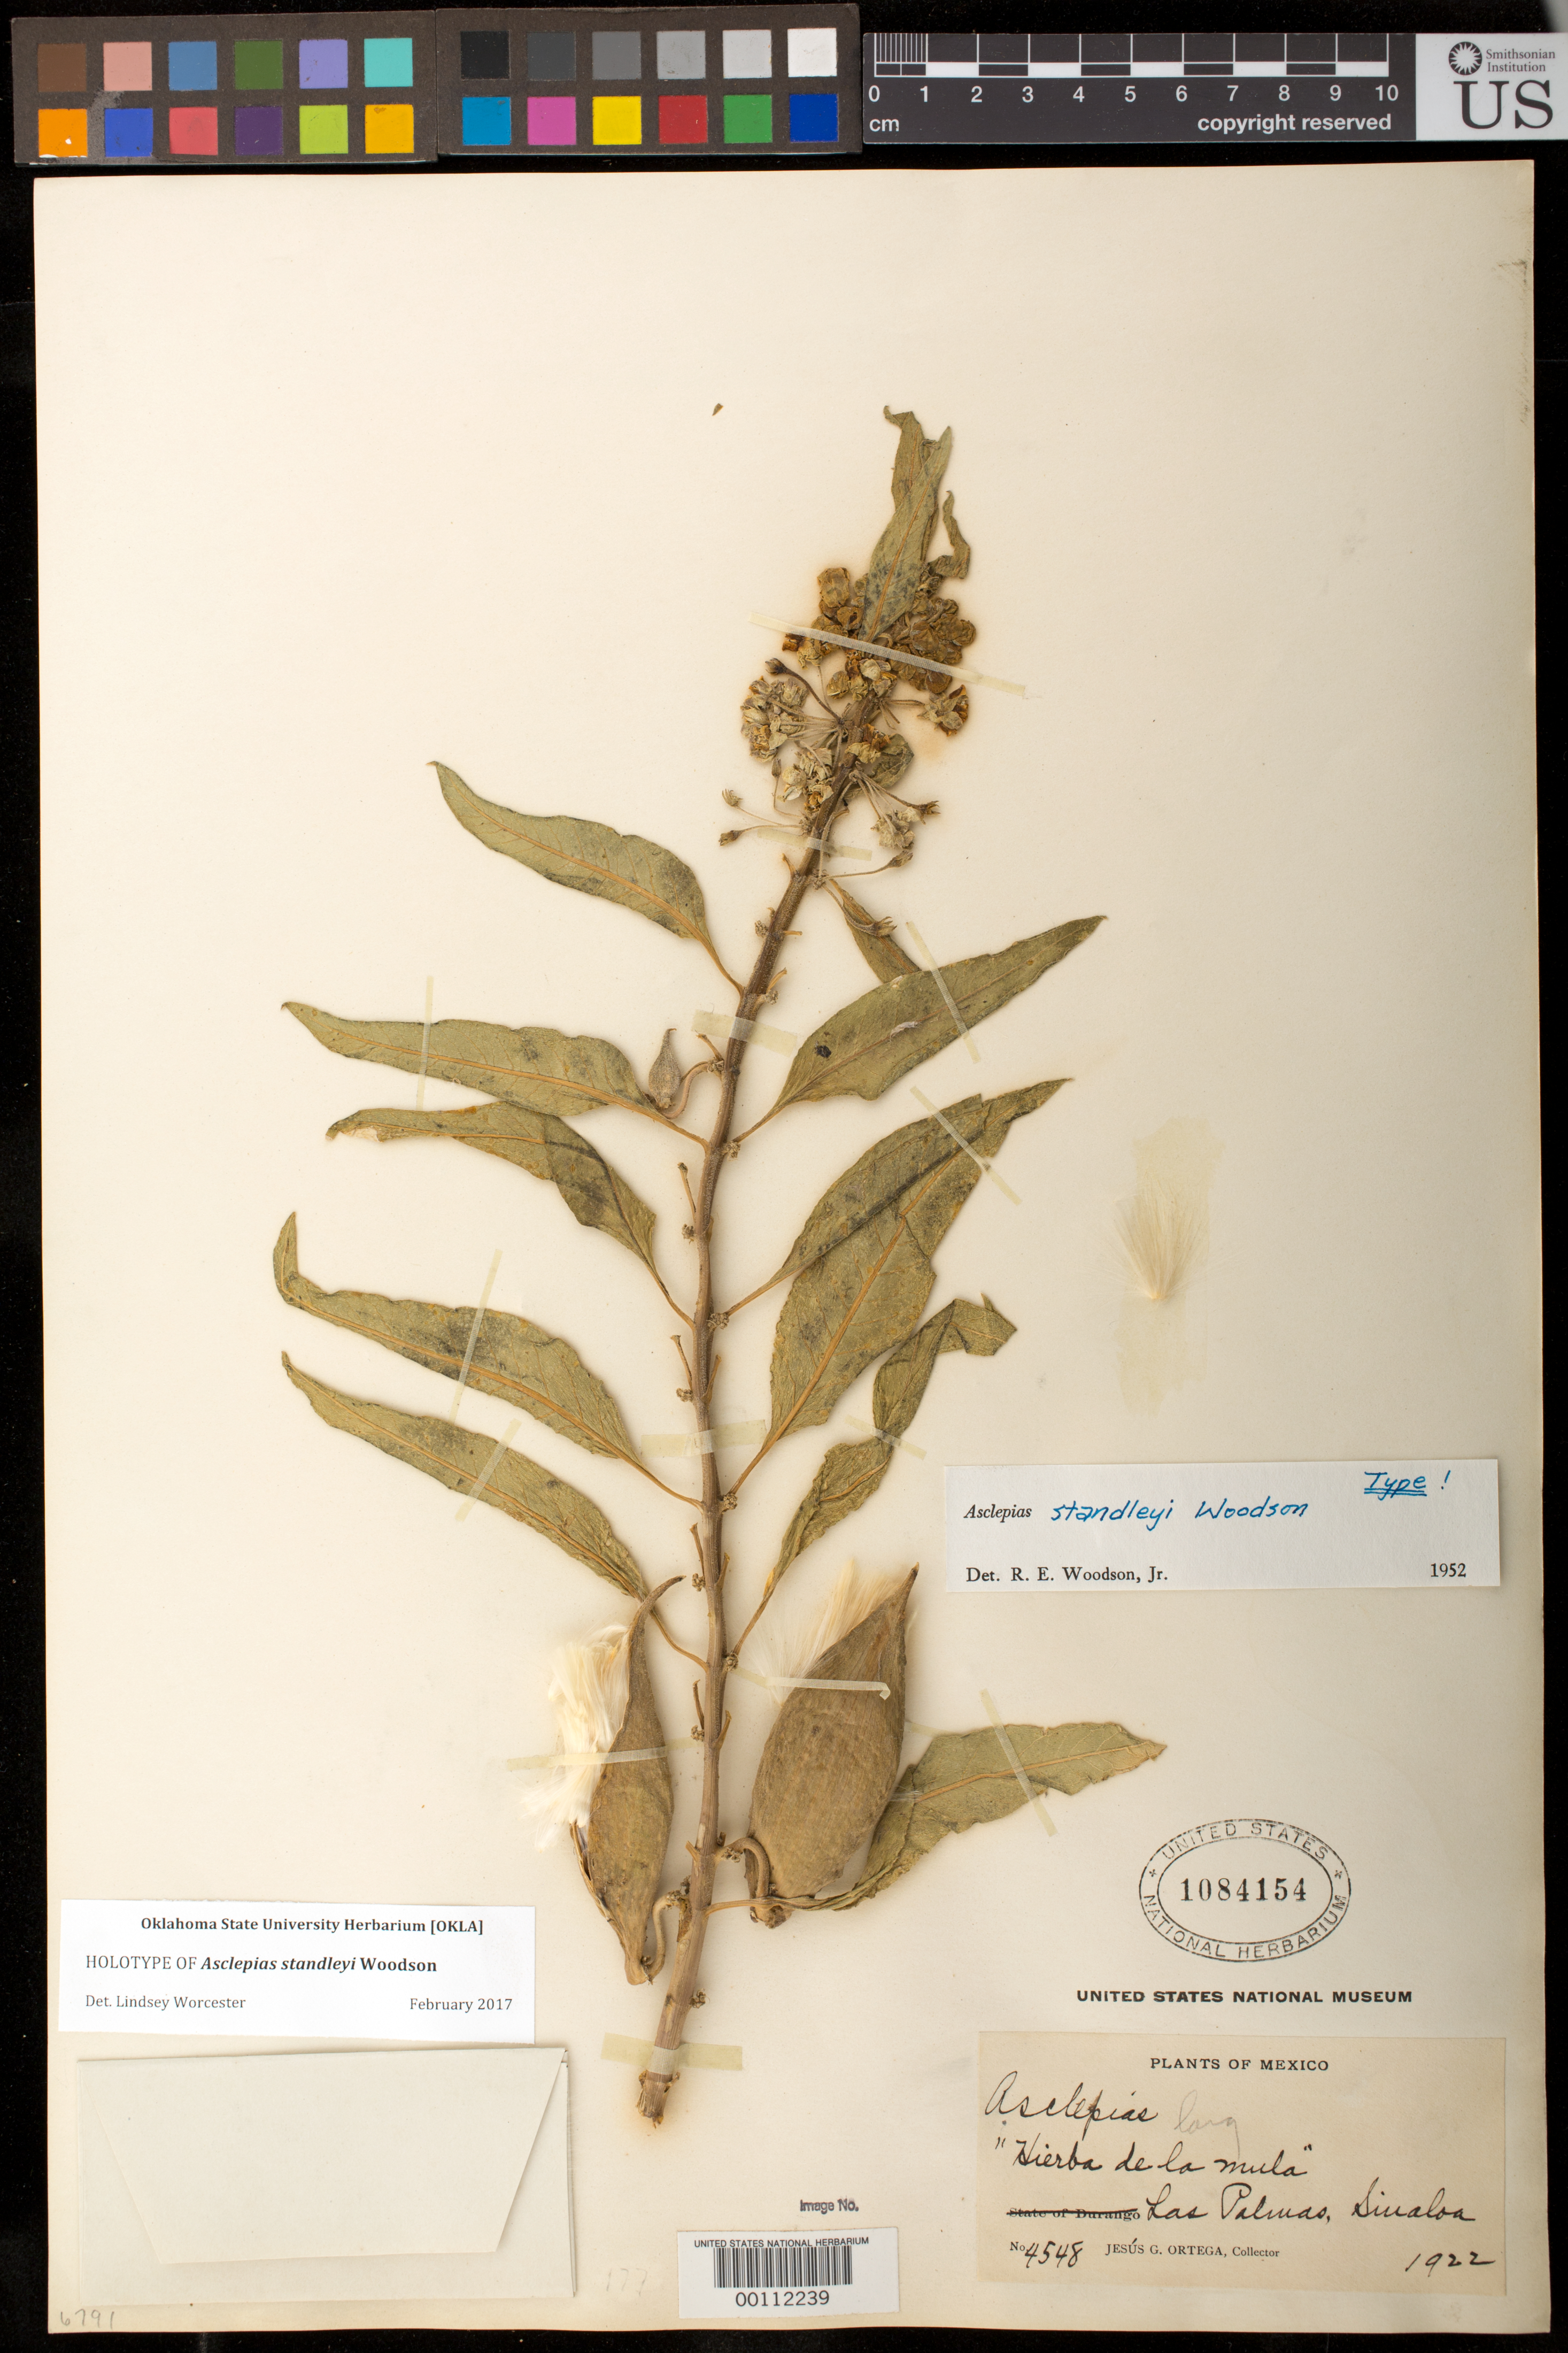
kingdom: Plantae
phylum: Tracheophyta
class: Magnoliopsida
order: Gentianales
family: Apocynaceae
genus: Asclepias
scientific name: Asclepias standleyi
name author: Woodson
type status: Holotype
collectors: J. Ortega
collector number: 4548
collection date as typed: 1922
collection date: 1922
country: Mexico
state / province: Sinaloa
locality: Las Palmas.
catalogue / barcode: US 1084154